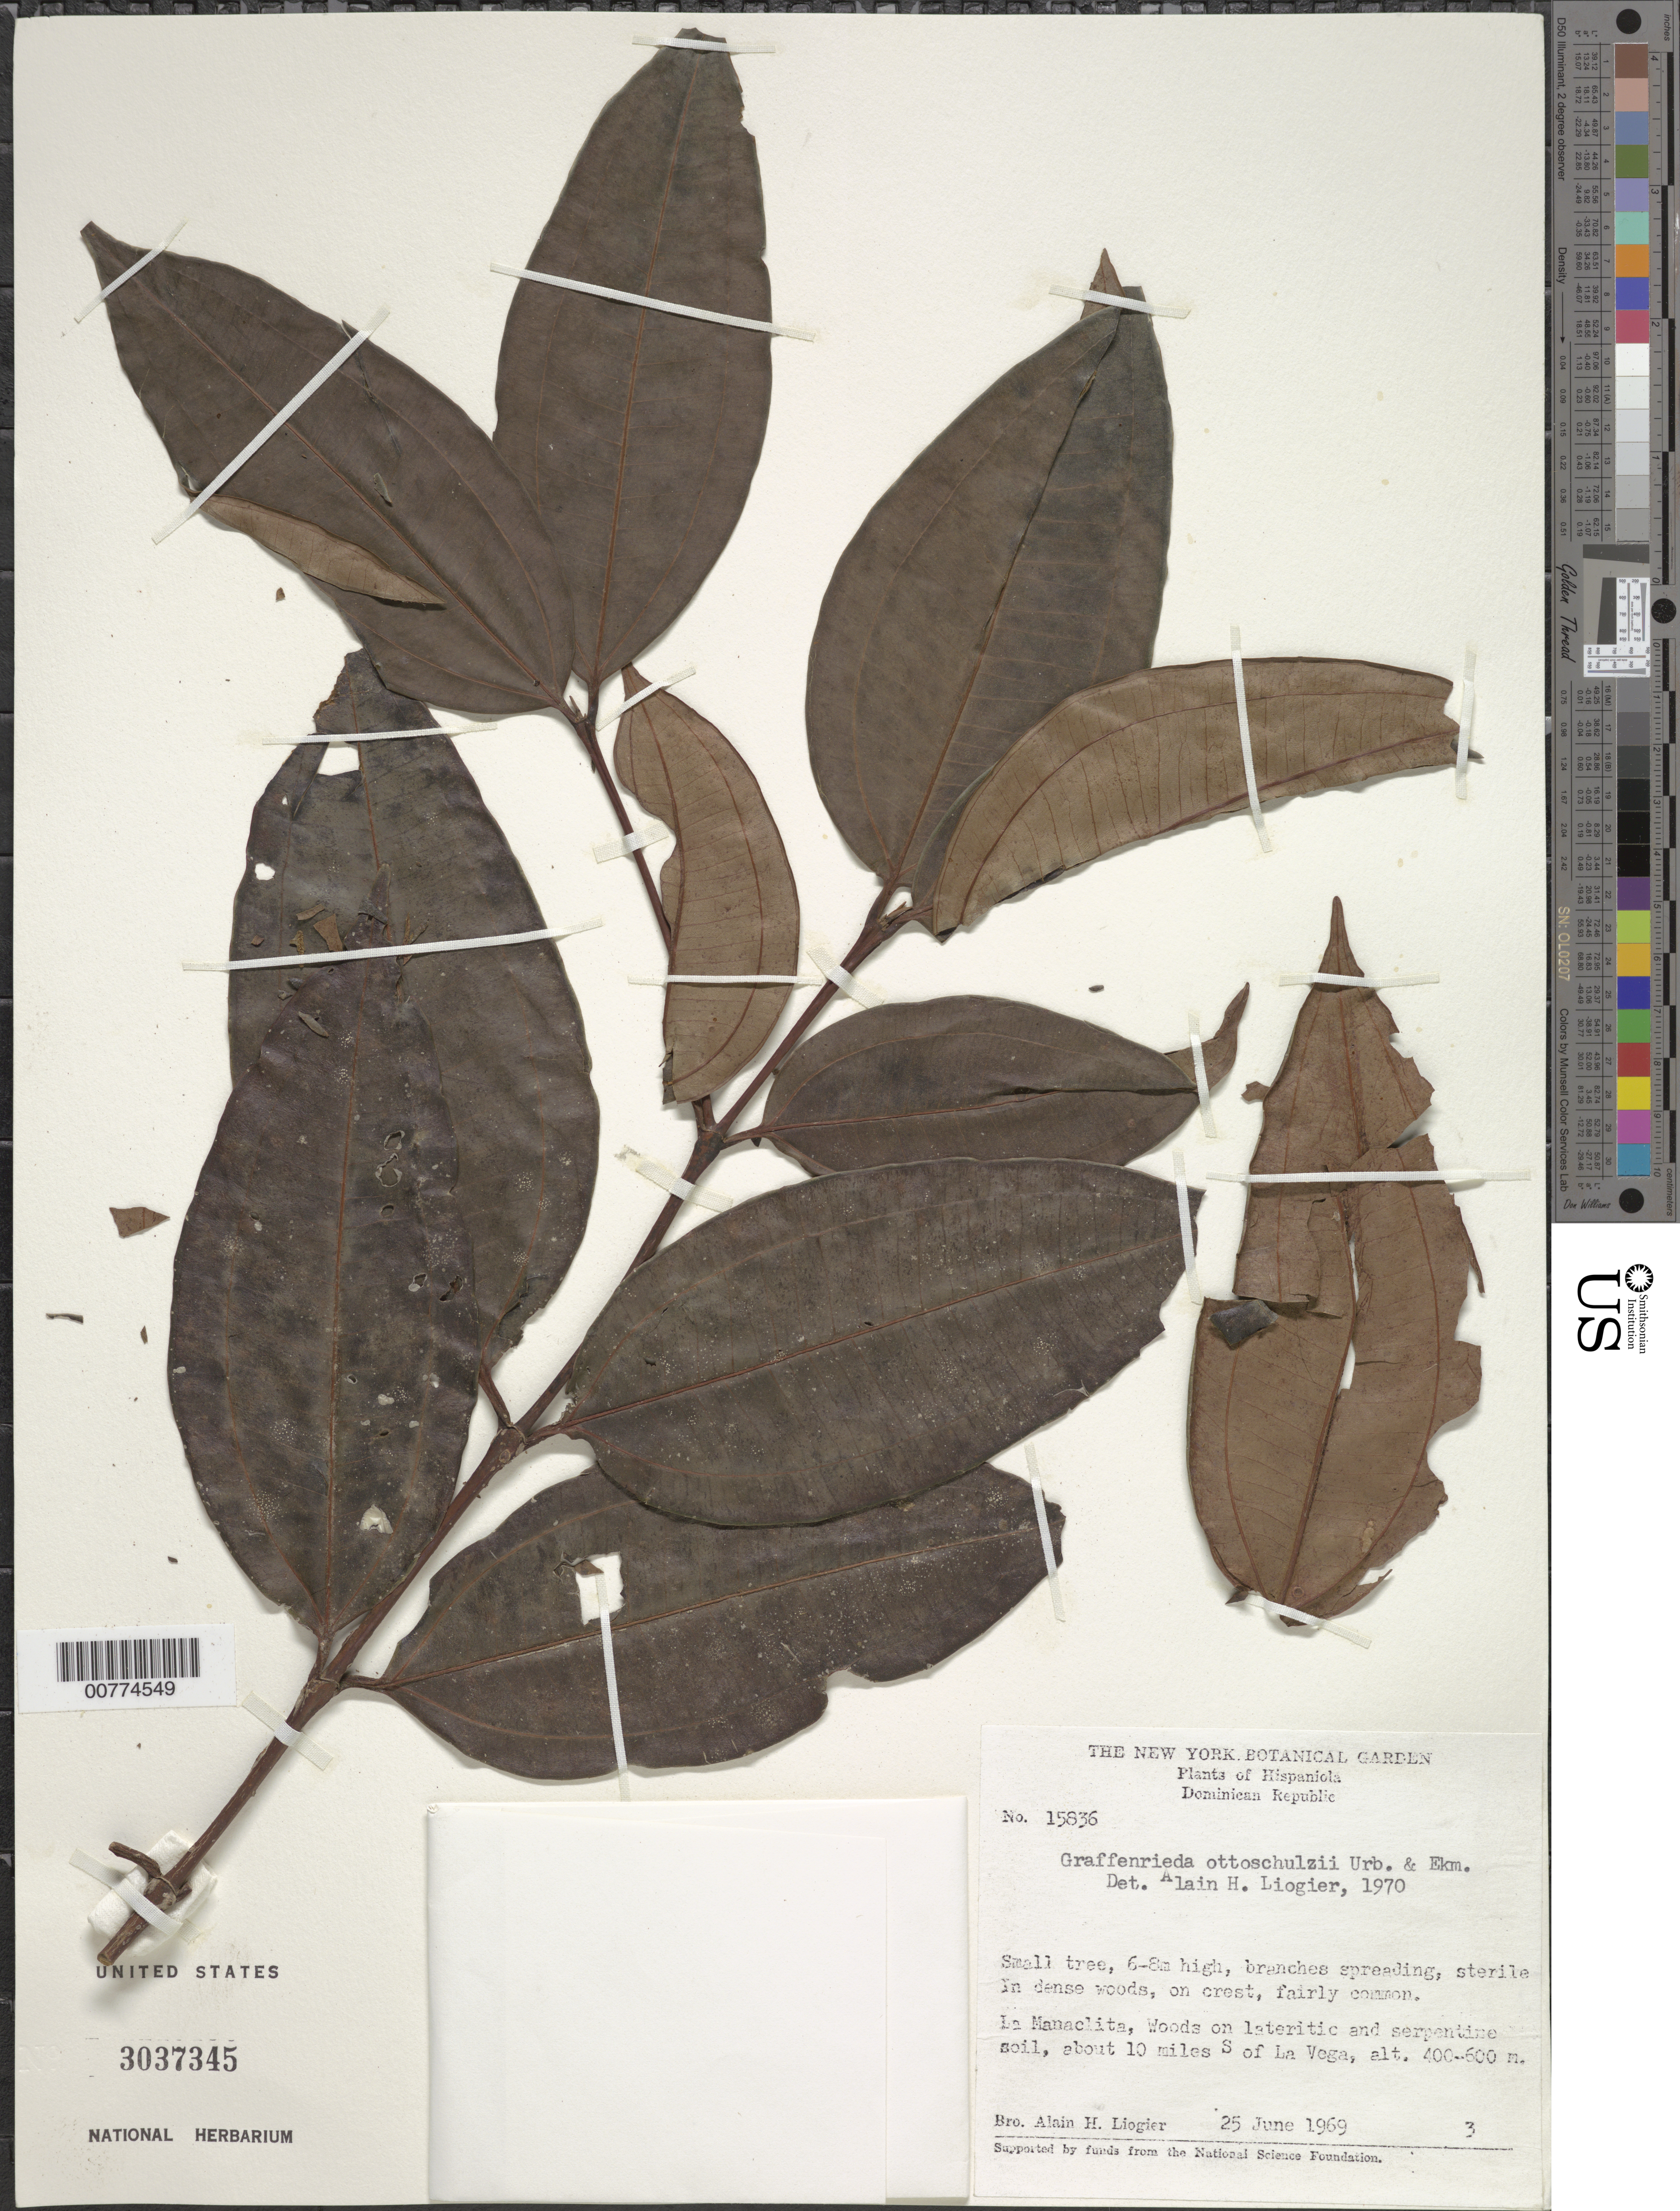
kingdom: Plantae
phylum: Tracheophyta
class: Magnoliopsida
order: Myrtales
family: Melastomataceae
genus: Graffenrieda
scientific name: Graffenrieda pyrifolia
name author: Naudin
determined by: Murillo, J. S.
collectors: A. H. Liogier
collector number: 15836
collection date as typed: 25 Jun 1969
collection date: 1969-06-25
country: Dominican Republic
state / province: La Vega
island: Hispaniola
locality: La Manaclita, about 10 miles S of La Vega.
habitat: Woods on laterite and serpentine soil.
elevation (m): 400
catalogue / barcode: US 3037345